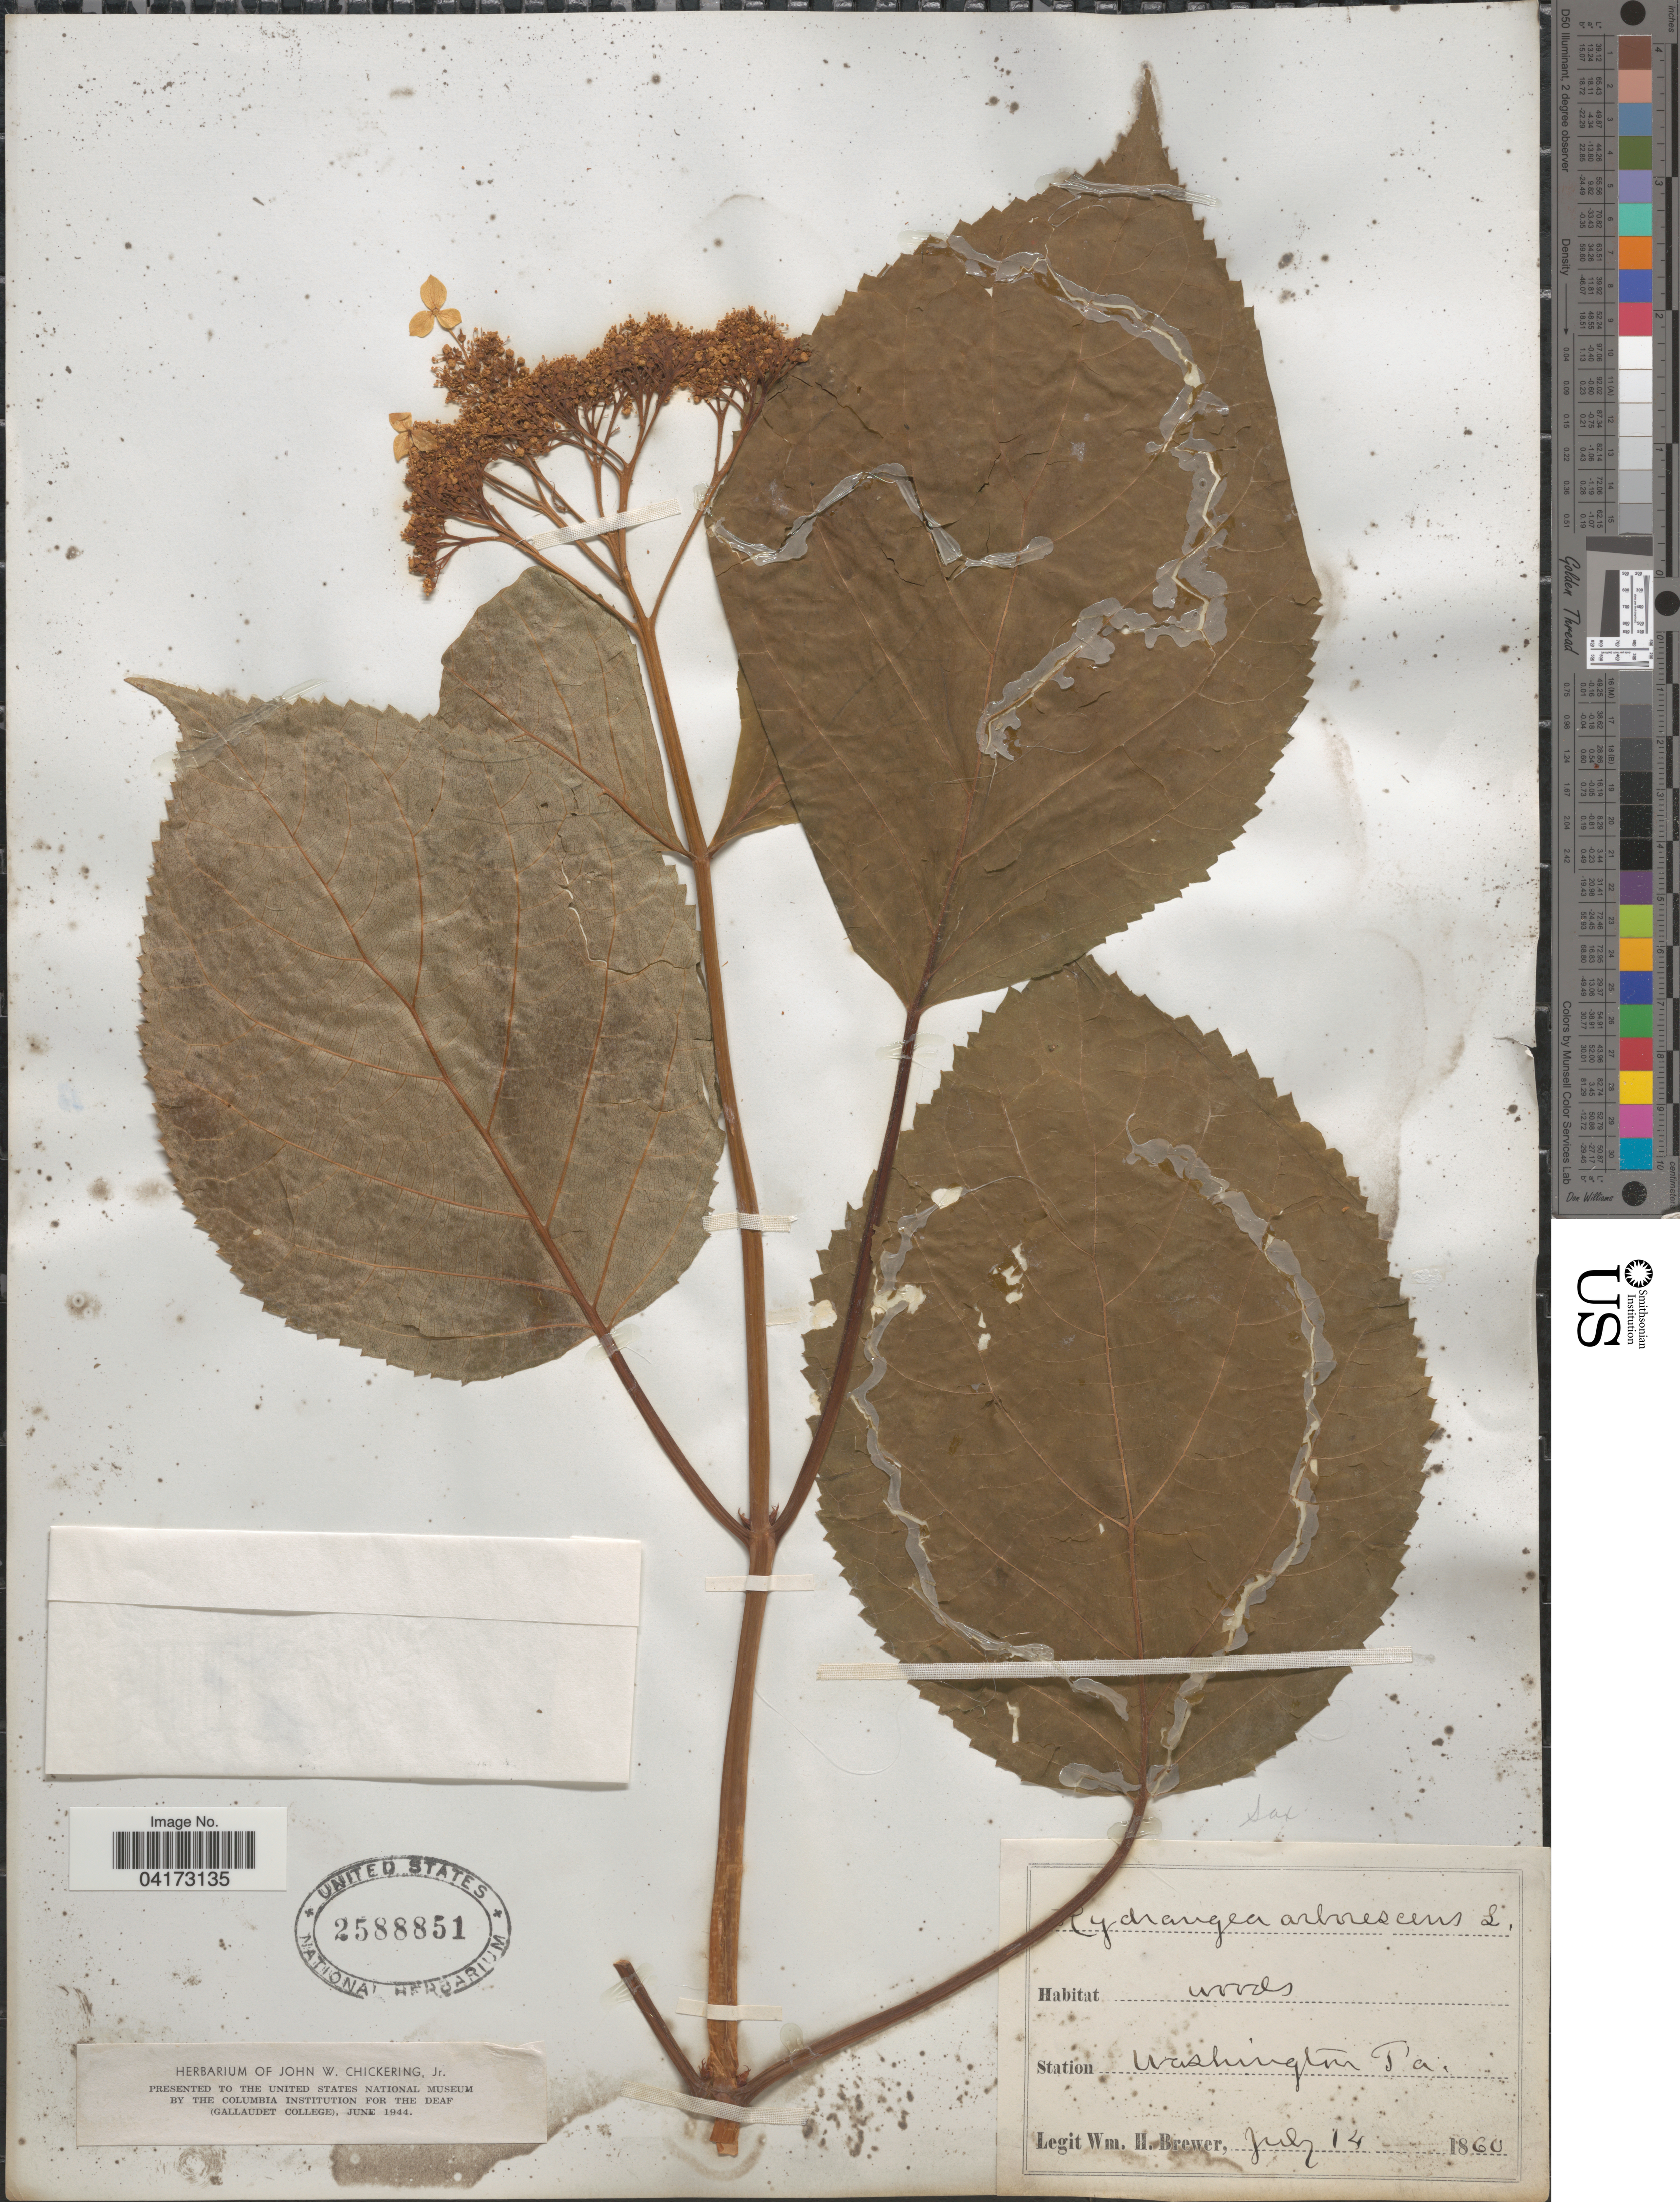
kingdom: Plantae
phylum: Tracheophyta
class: Magnoliopsida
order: Cornales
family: Hydrangeaceae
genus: Hydrangea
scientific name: Hydrangea arborescens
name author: L.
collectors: W. H. Brewer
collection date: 1860-07-14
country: United States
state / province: Pennsylvania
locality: Washington.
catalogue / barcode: US 2588851